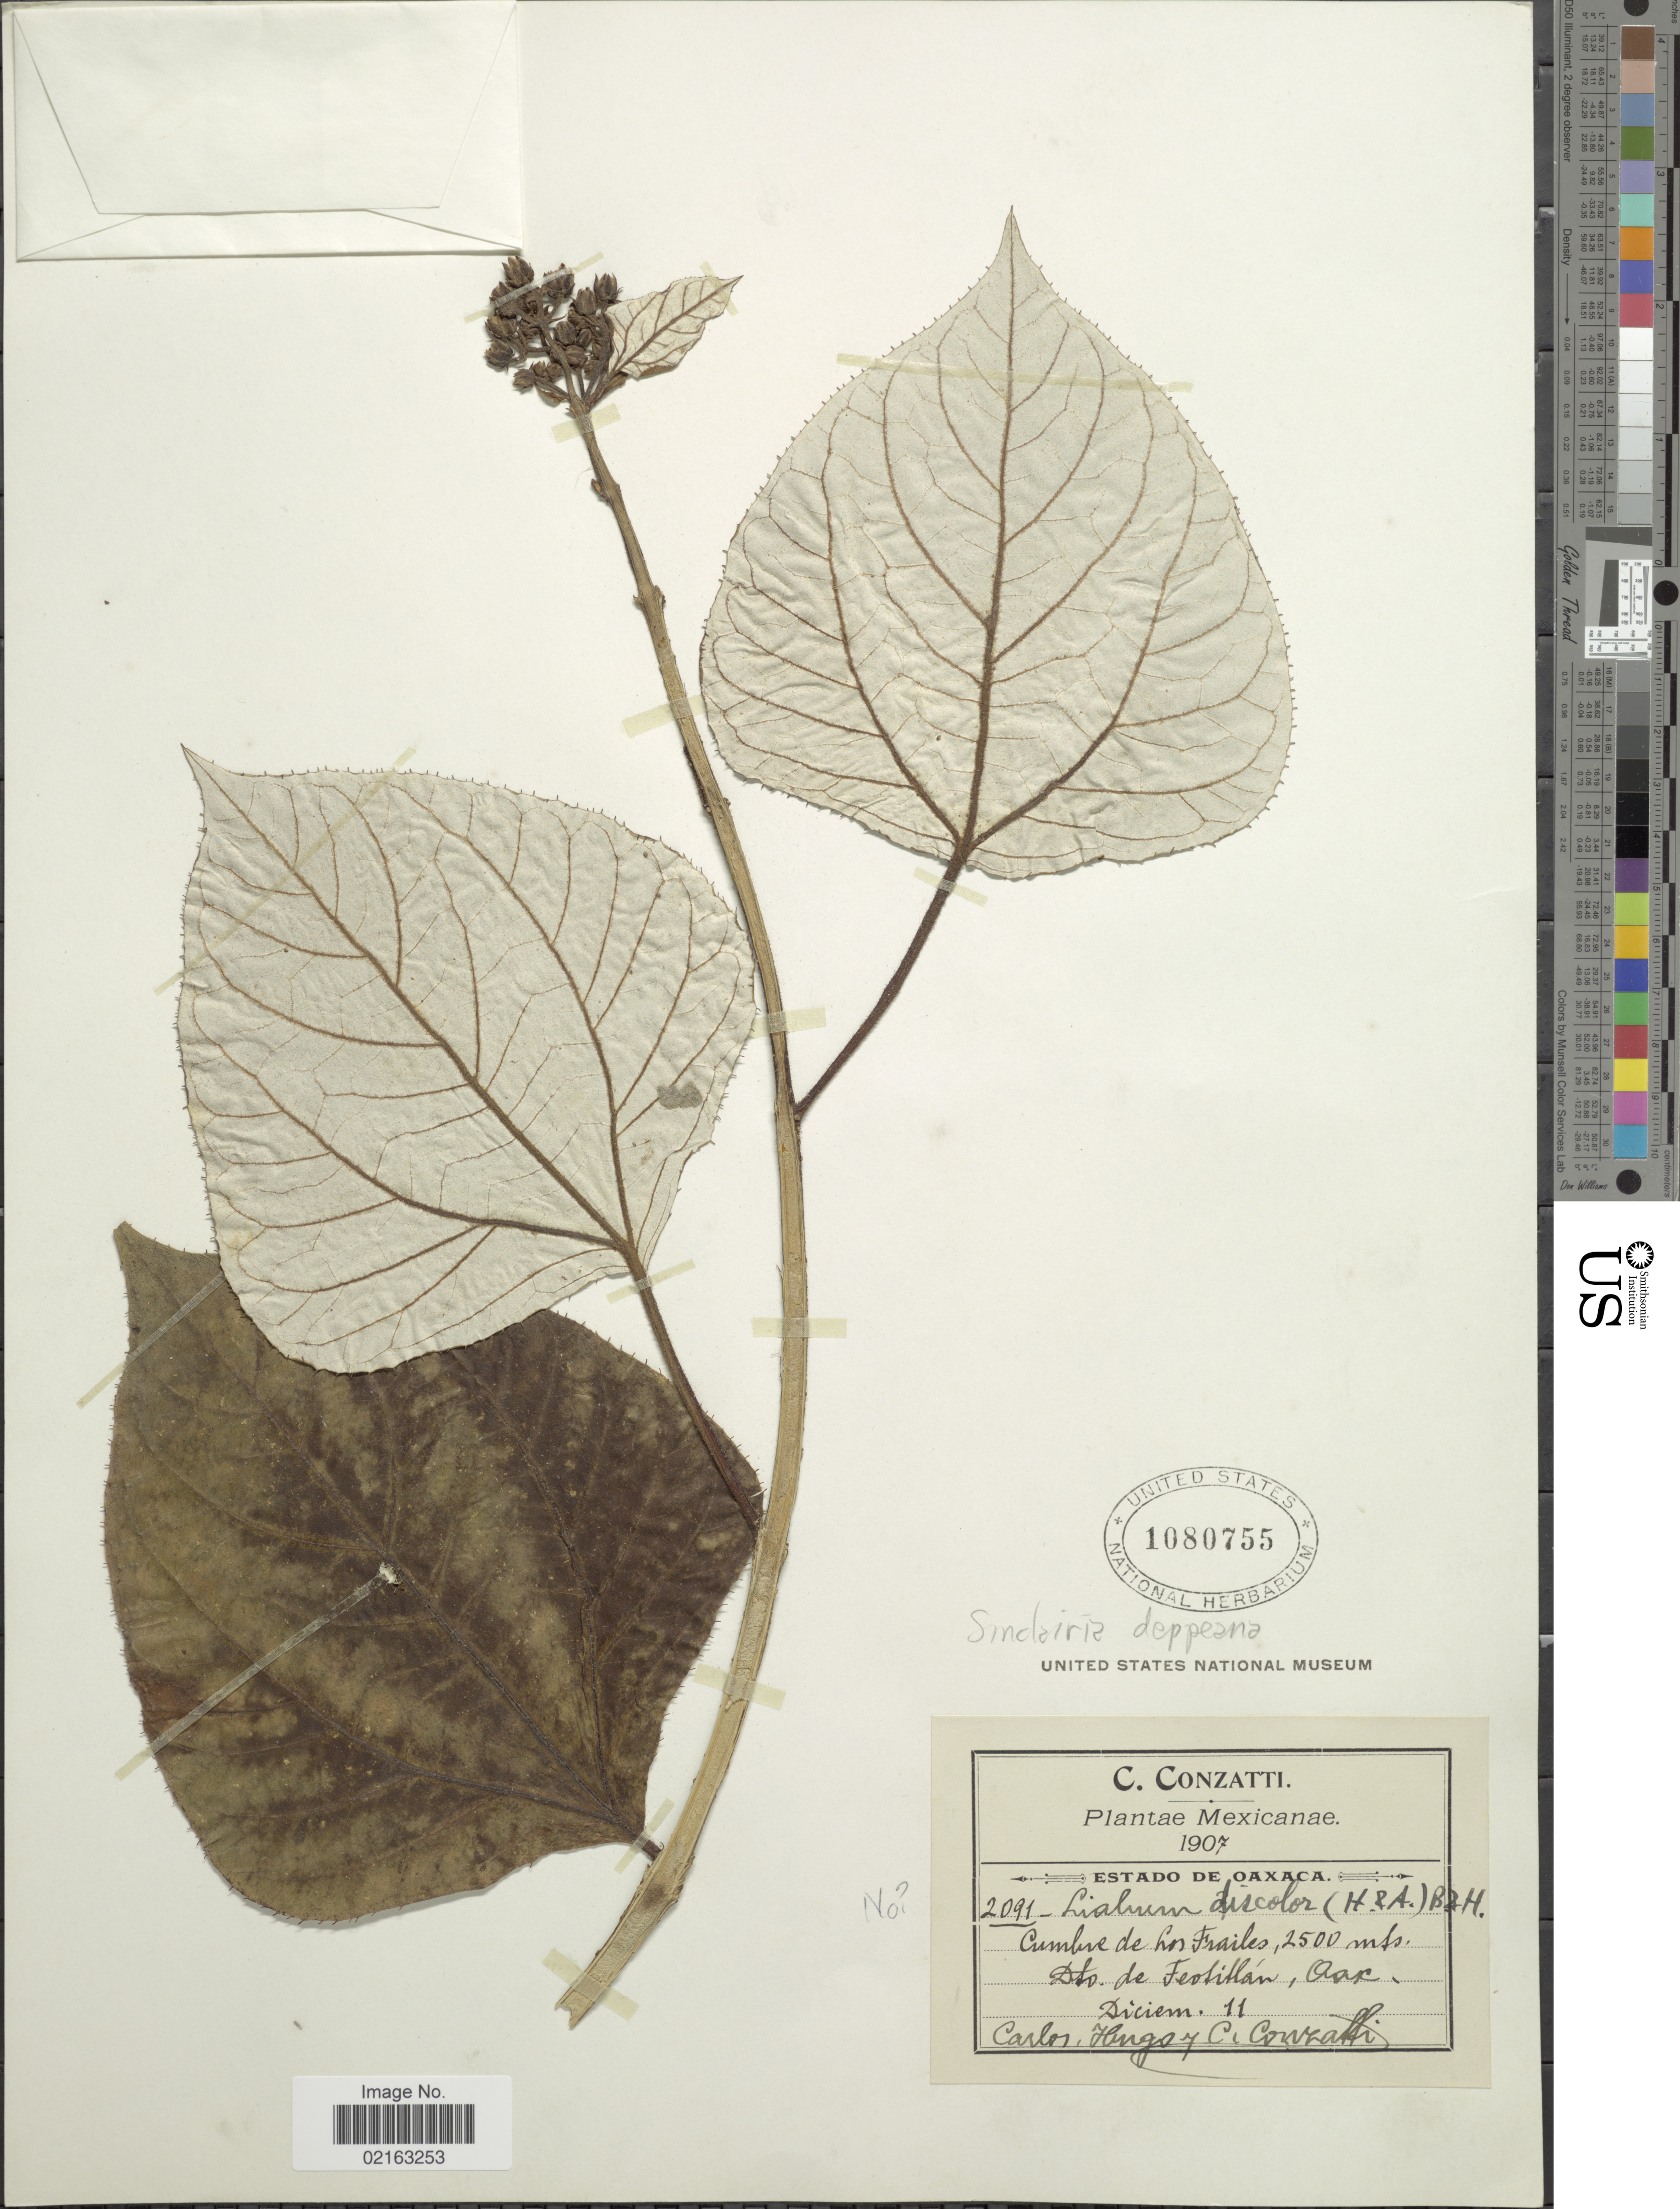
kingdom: Plantae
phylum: Tracheophyta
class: Magnoliopsida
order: Asterales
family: Asteraceae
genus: Sinclairia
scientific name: Sinclairia deppeana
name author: (Less.) Rydb.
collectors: C. Hugo & C. Conzatti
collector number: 2091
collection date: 1907-12-11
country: Mexico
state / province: Oaxaca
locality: Cumbre de Los Frailes. Dto. de Feotitlán, Oax.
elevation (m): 2500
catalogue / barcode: US 1080755